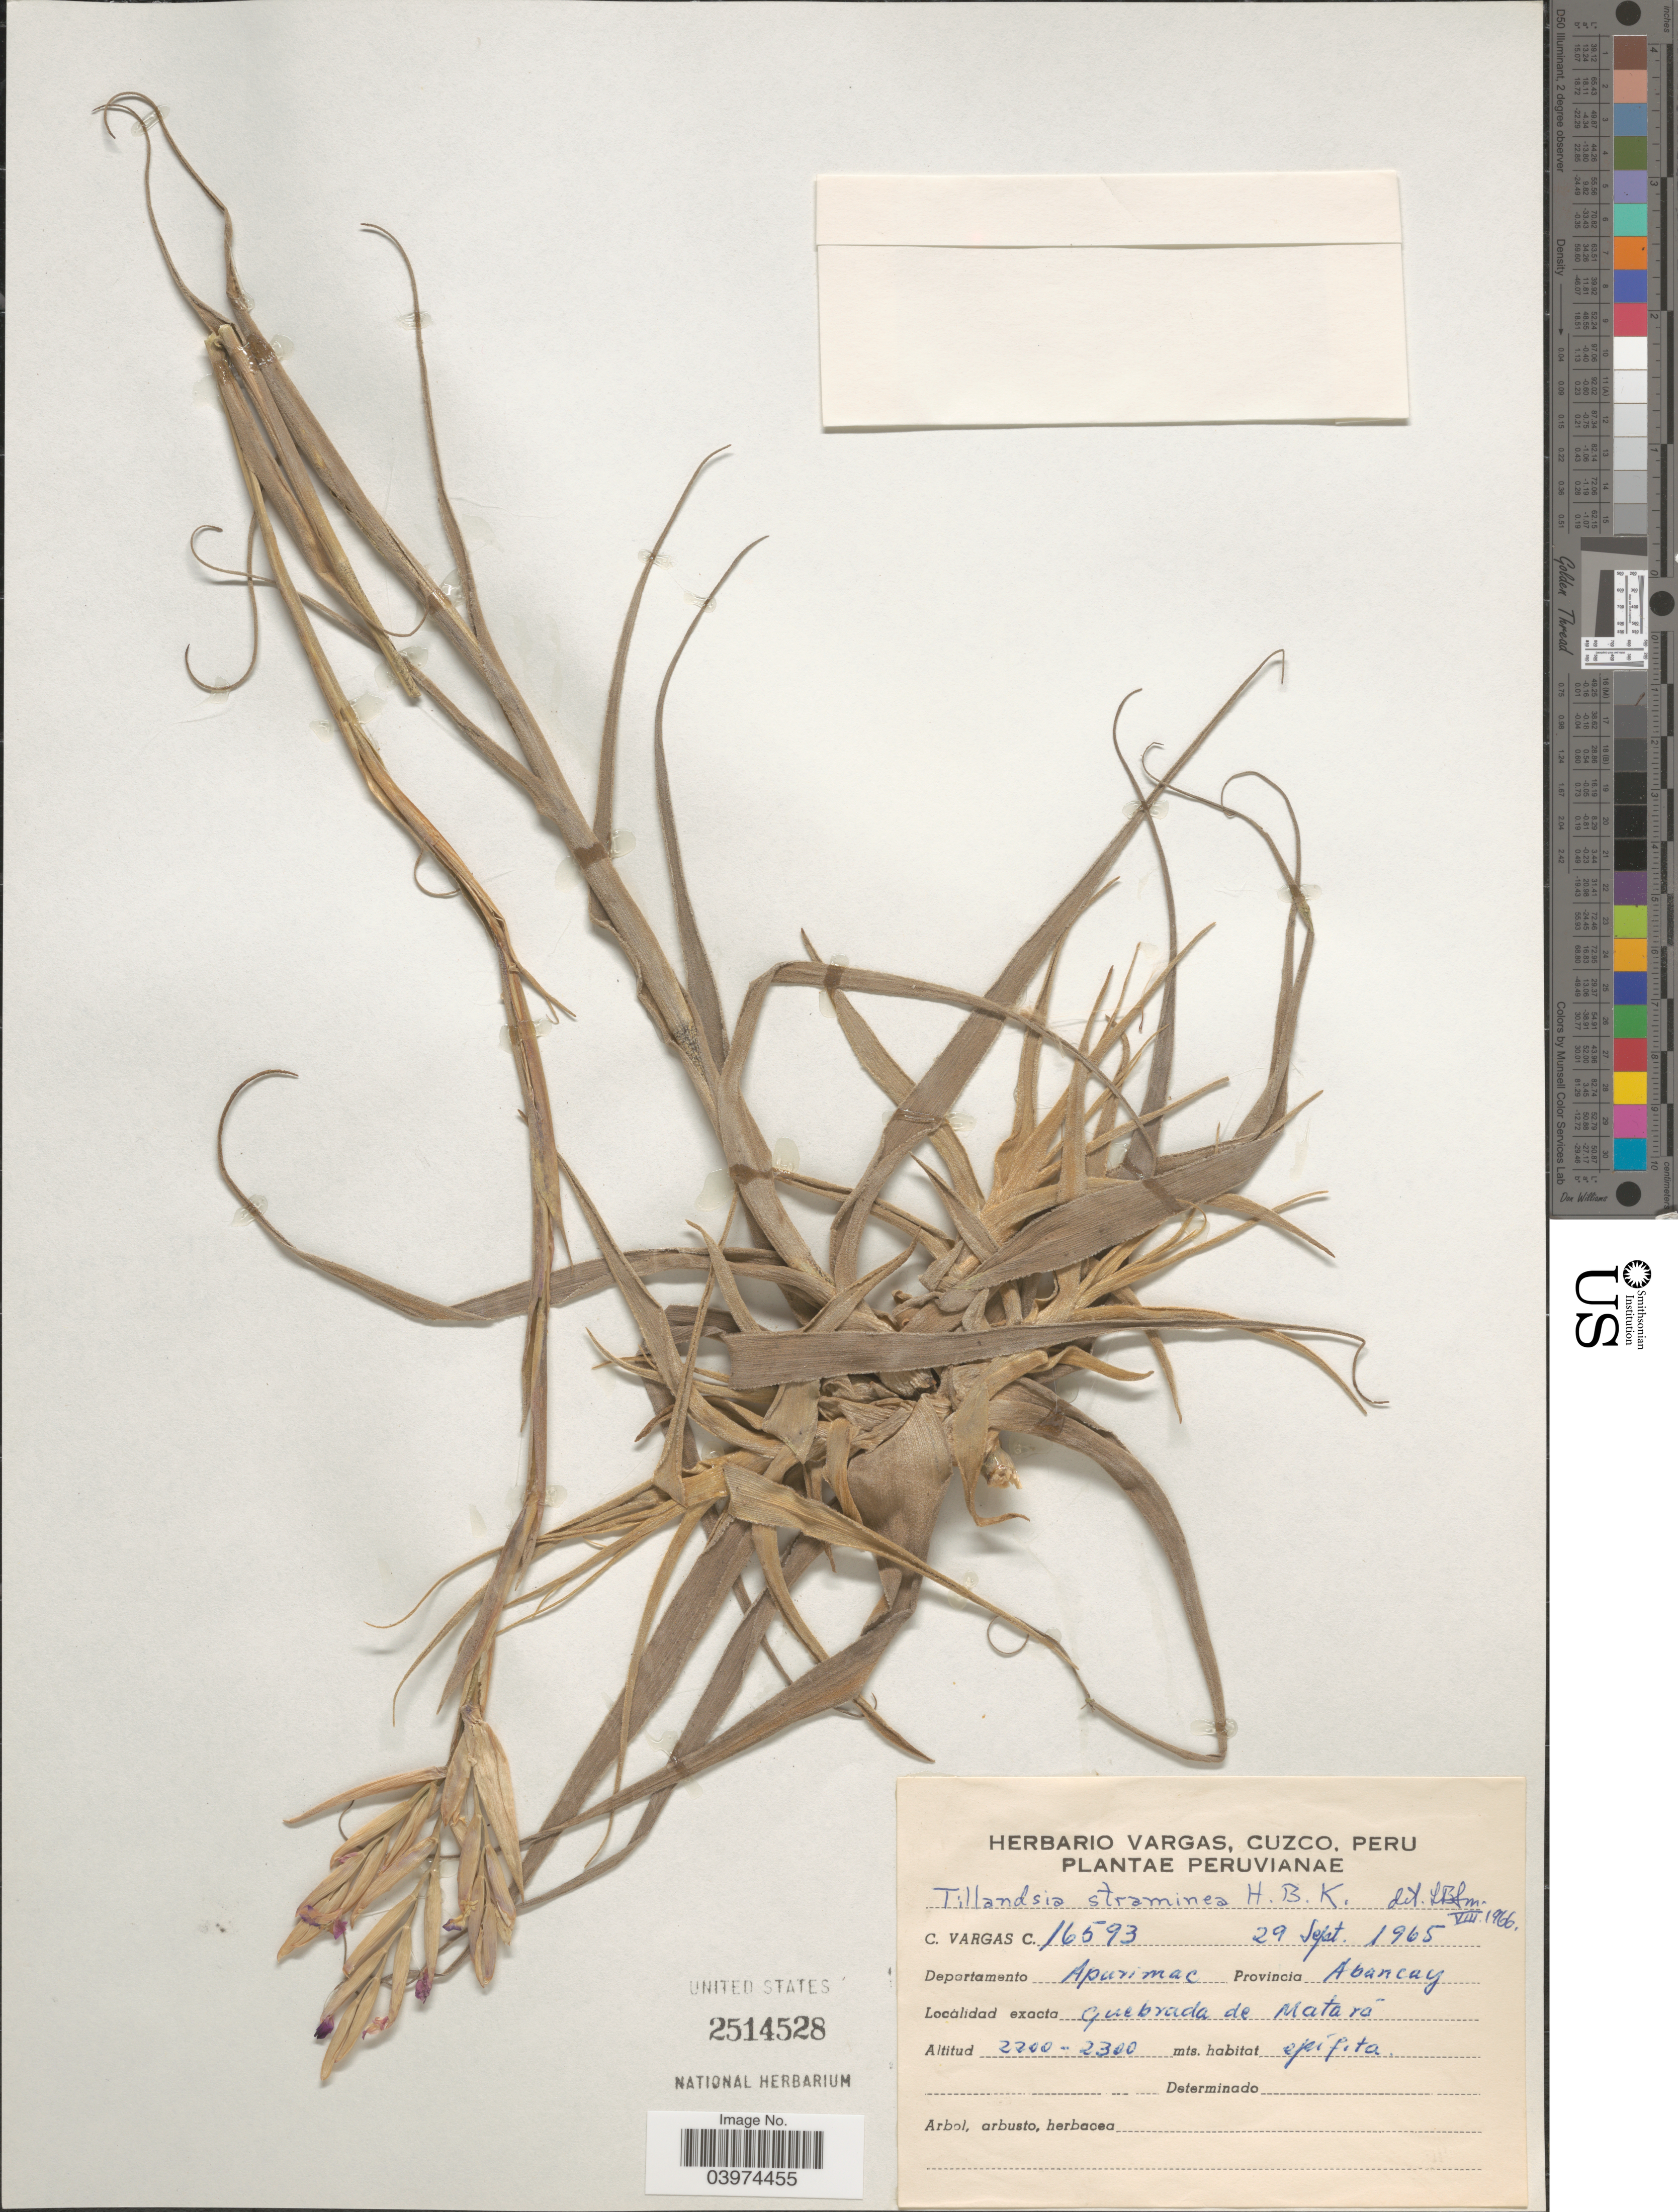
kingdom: Plantae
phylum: Tracheophyta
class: Liliopsida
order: Poales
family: Bromeliaceae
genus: Tillandsia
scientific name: Tillandsia straminea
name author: Kunth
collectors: C. Vargas Calderón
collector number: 16593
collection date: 1965-09-29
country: Peru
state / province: Apurímac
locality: Departamento Apurimac. Provincia Abancay. Quebrada de Matará.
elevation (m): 2200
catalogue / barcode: US 2514528